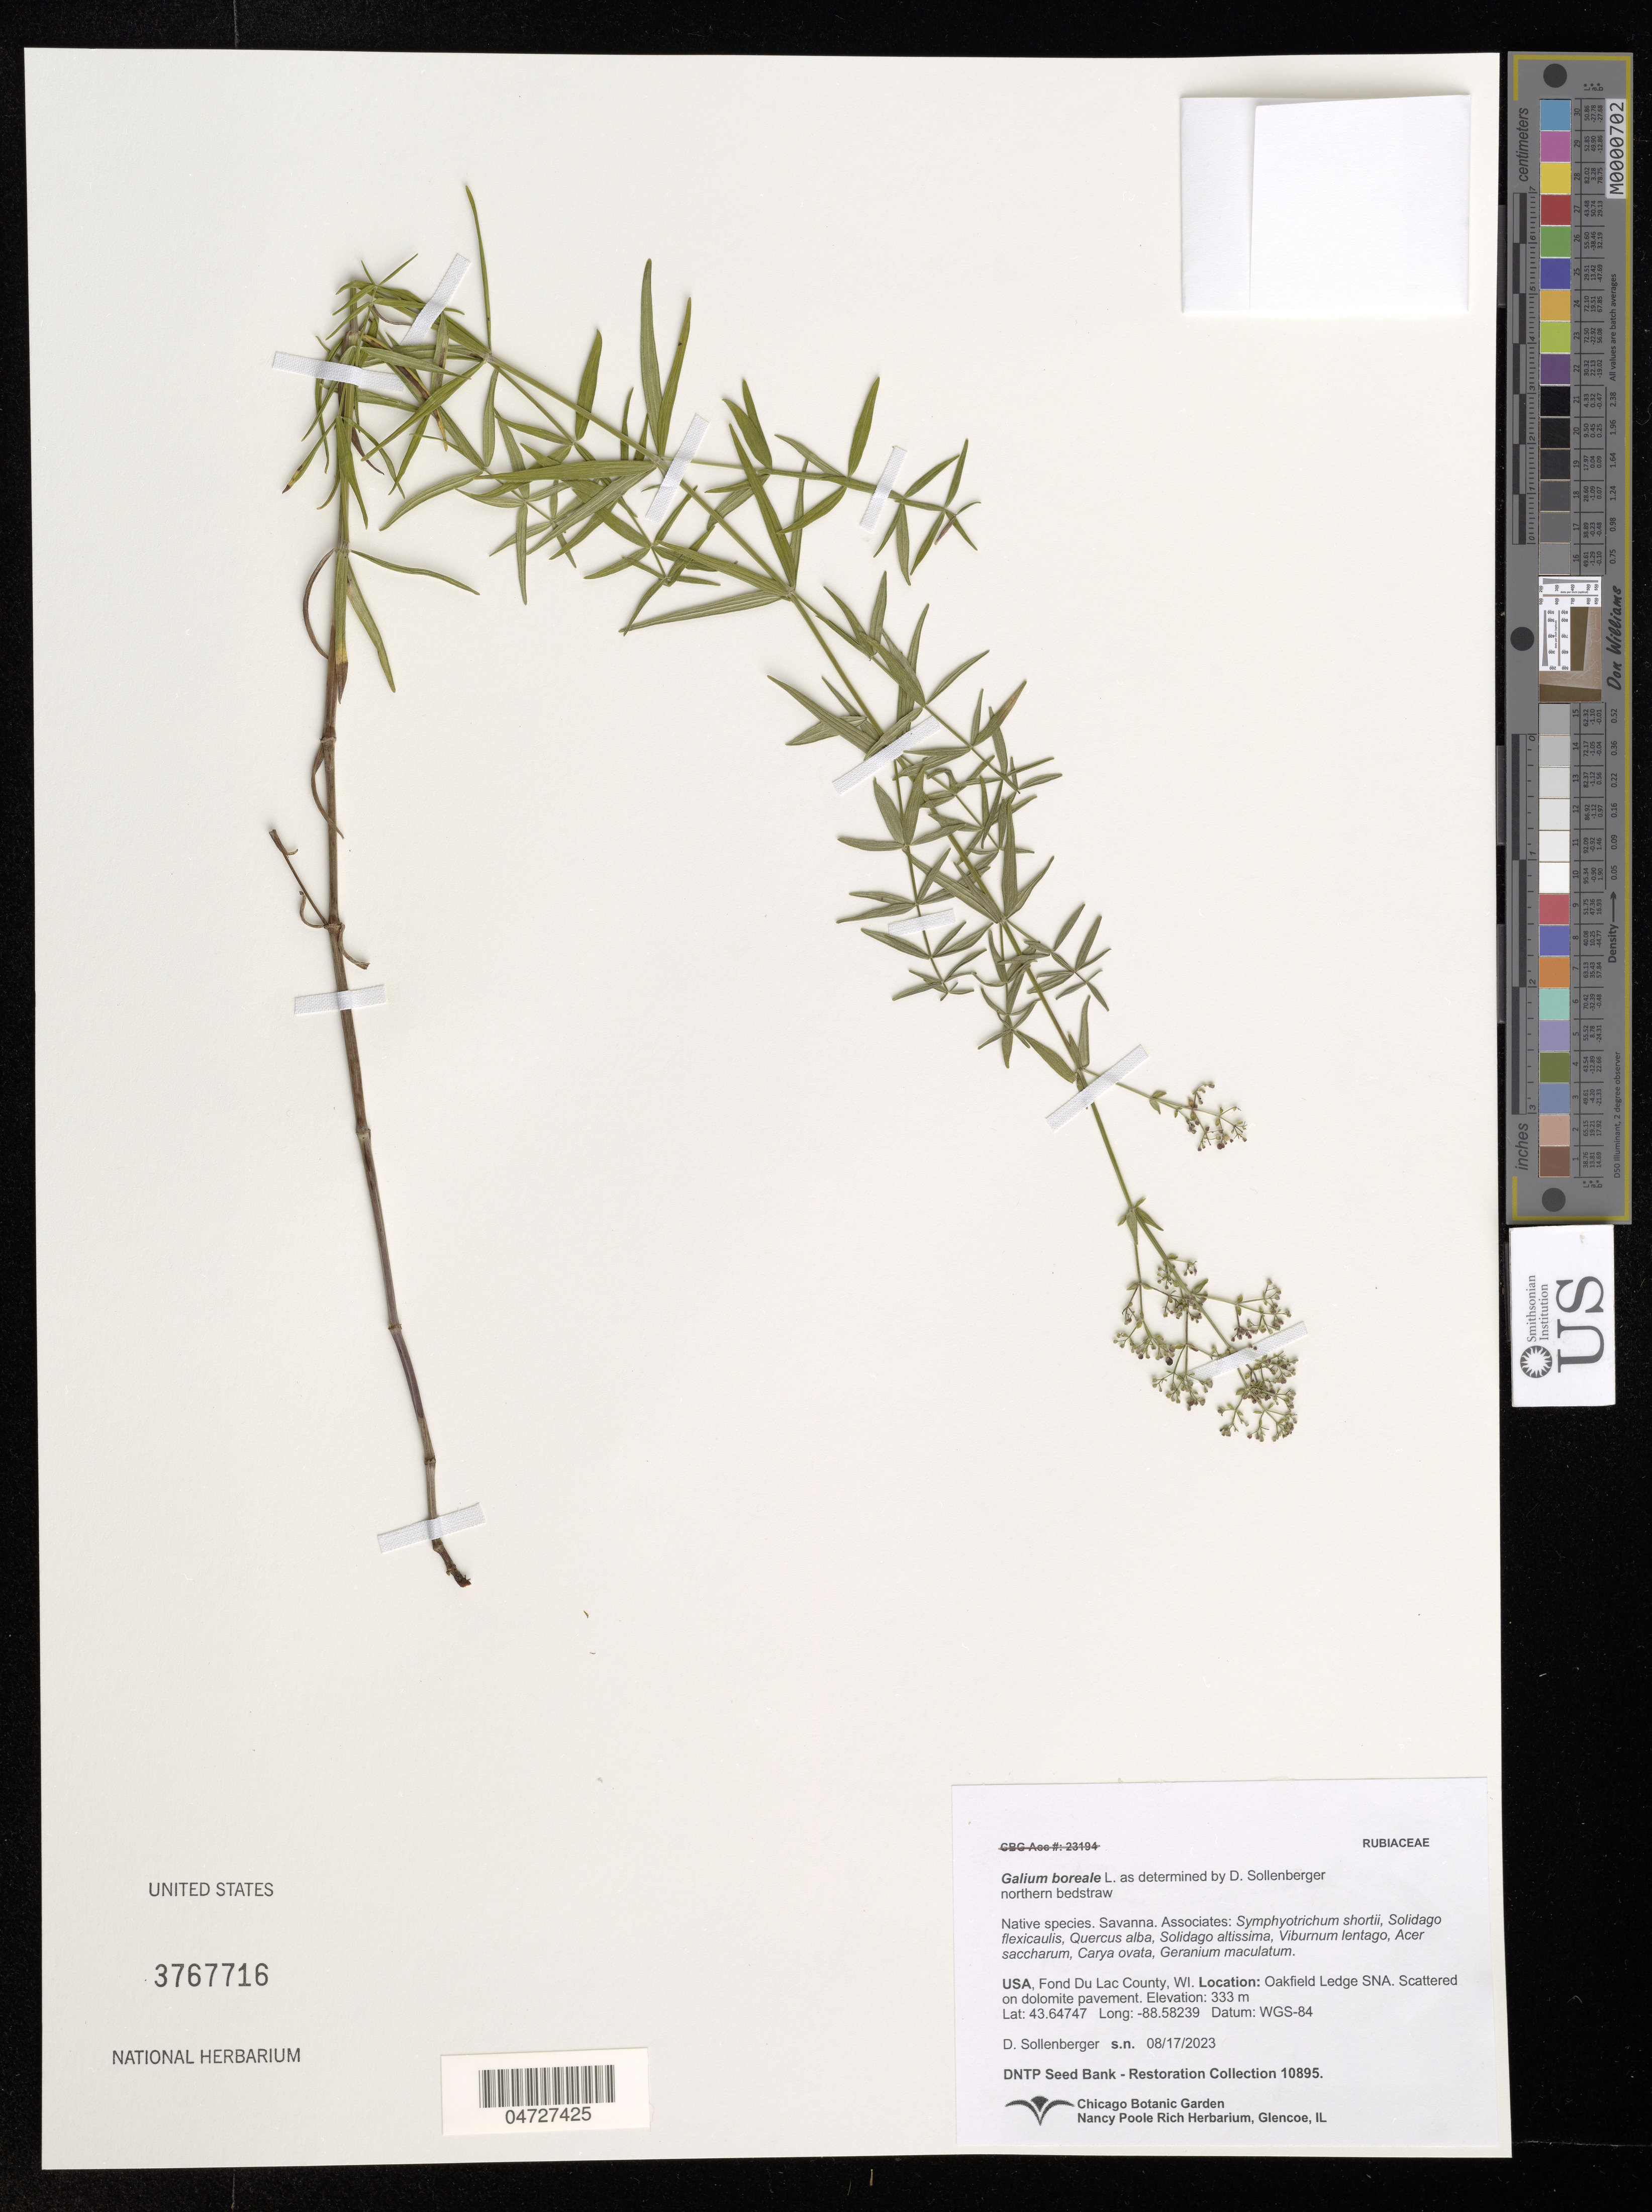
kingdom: Plantae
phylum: Tracheophyta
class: Magnoliopsida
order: Gentianales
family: Rubiaceae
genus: Galium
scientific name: Galium boreale L.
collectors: D. Sollenberger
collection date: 2023-08-17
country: United States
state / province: Wisconsin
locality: Fond Du Lac County. Oakfield Ledge SNA. Scattered on dolomite pavement.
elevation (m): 333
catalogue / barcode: US 3767716